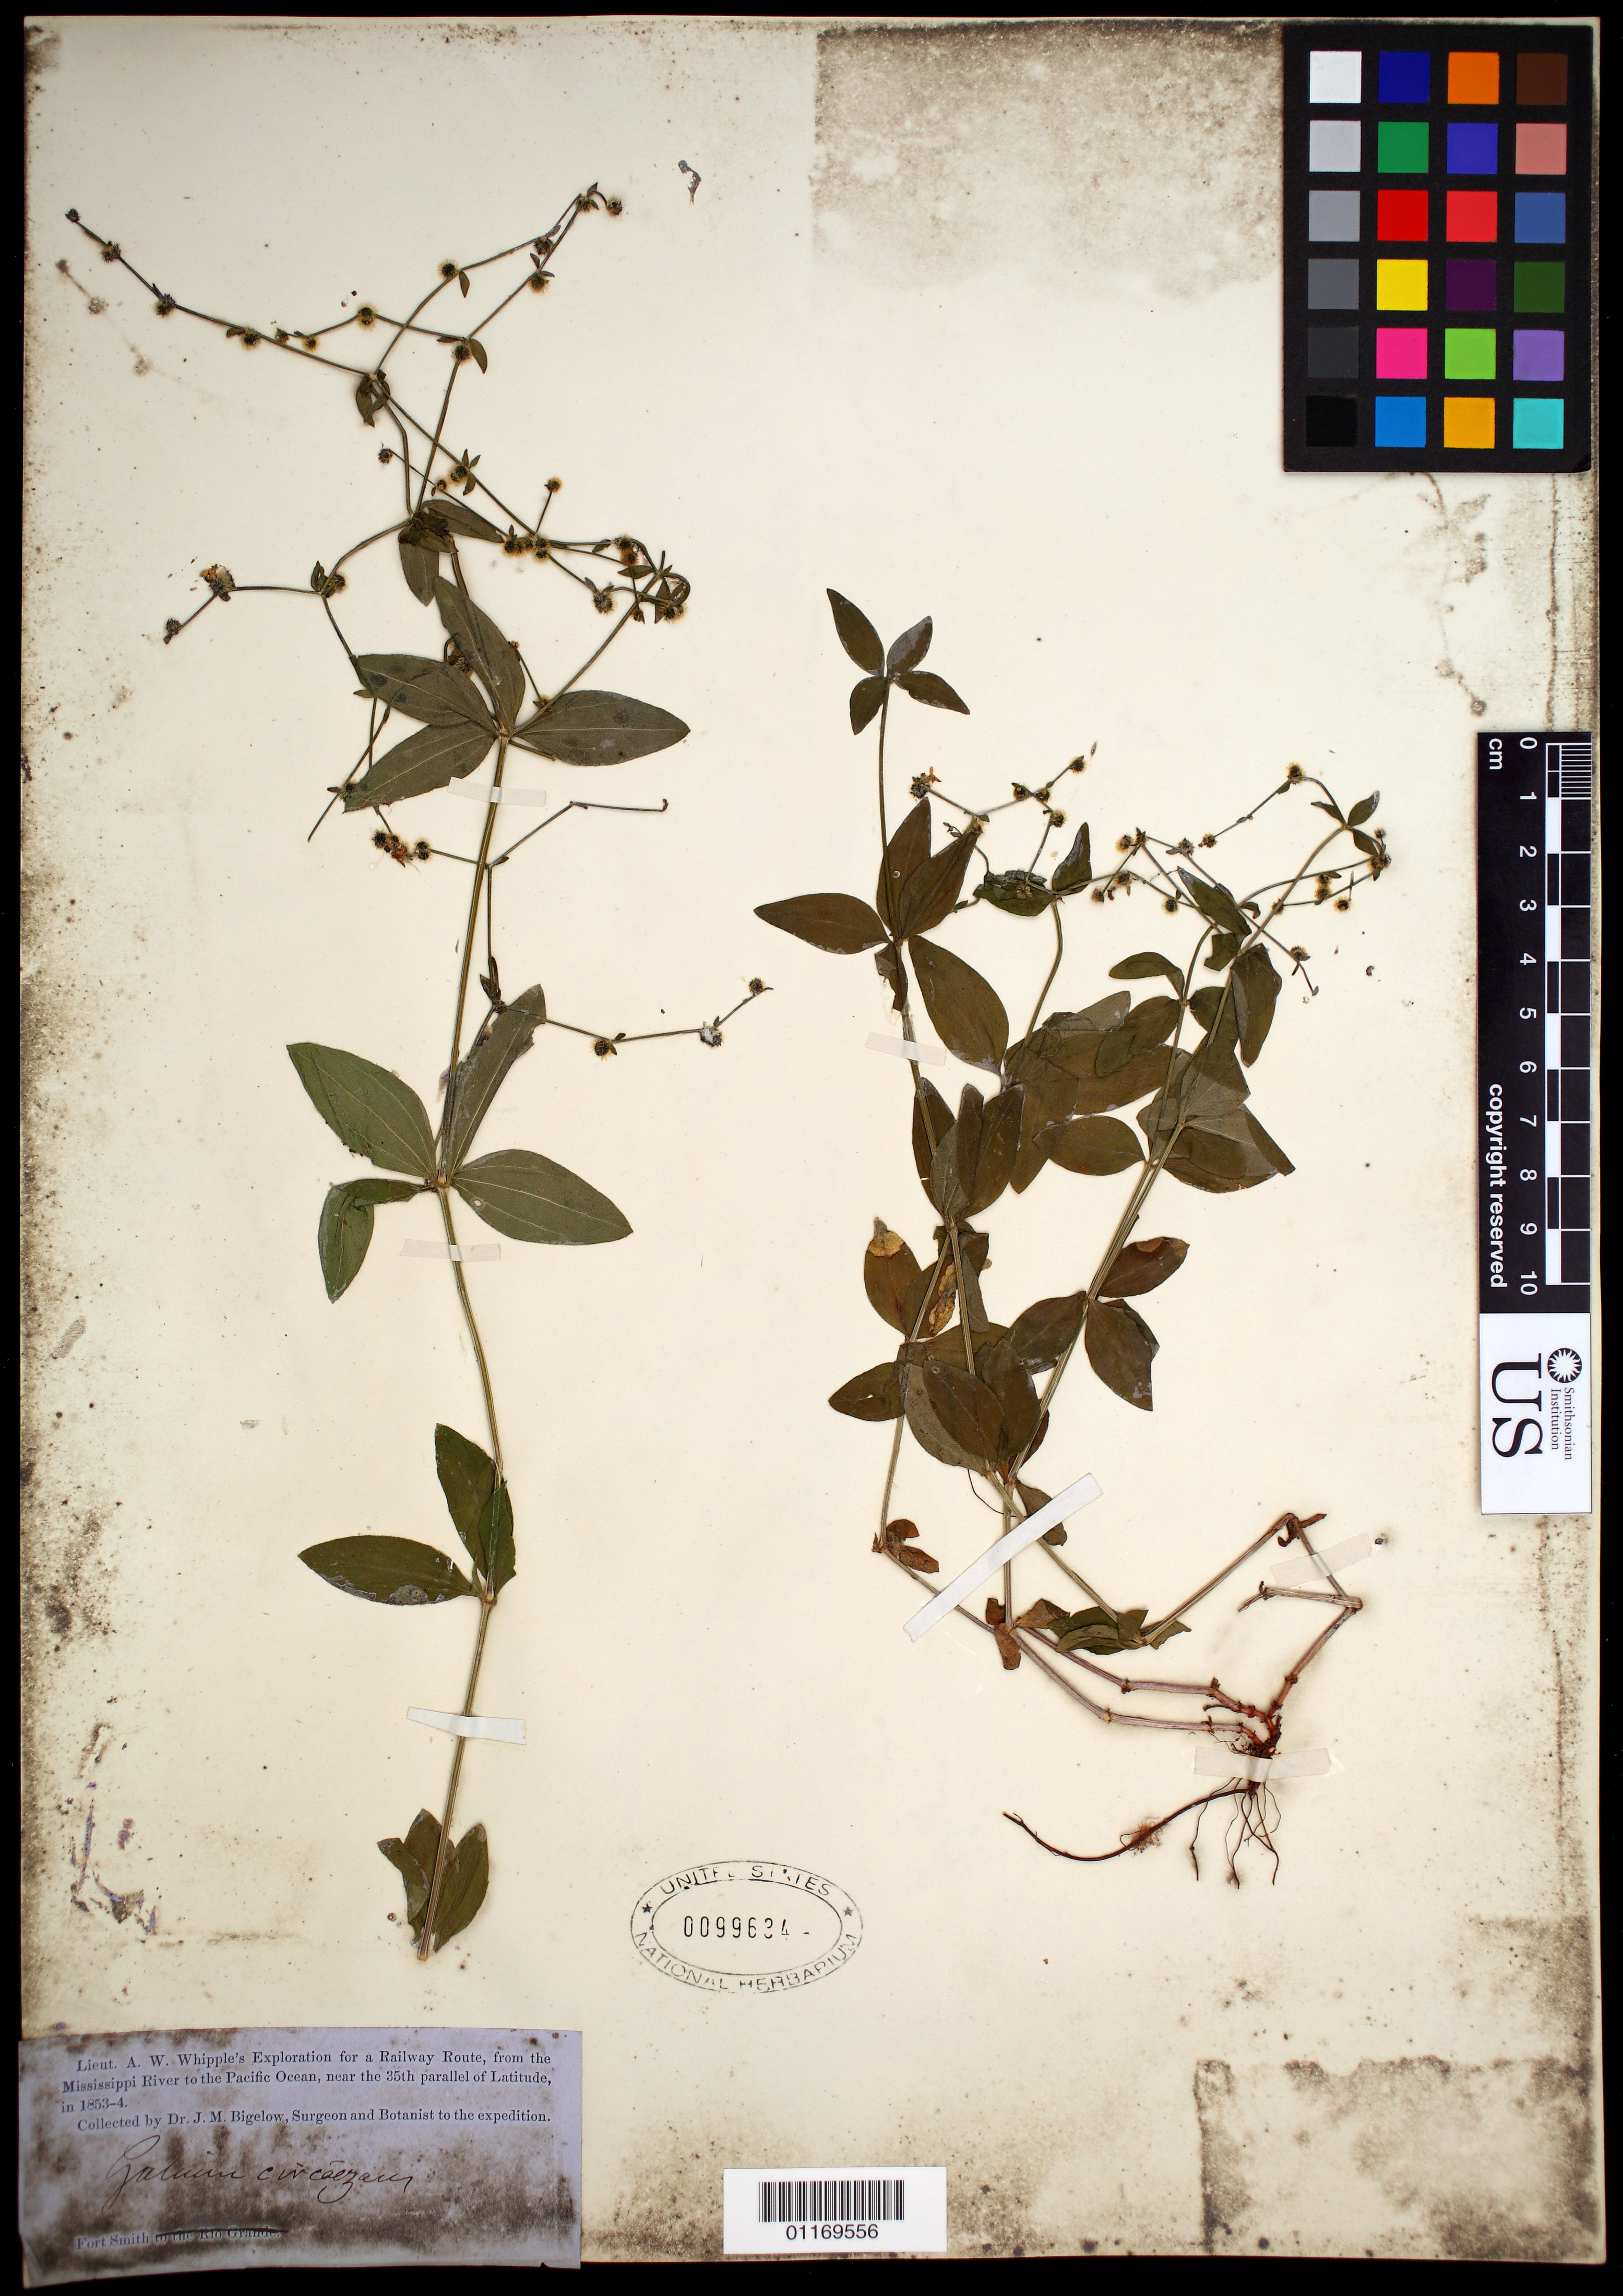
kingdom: Plantae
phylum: Tracheophyta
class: Magnoliopsida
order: Gentianales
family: Rubiaceae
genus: Galium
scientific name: Galium circaezans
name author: Michx.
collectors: J. M. Bigelow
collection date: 1853/1854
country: United States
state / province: Arkansas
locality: Fort Smith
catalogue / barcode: US 99634